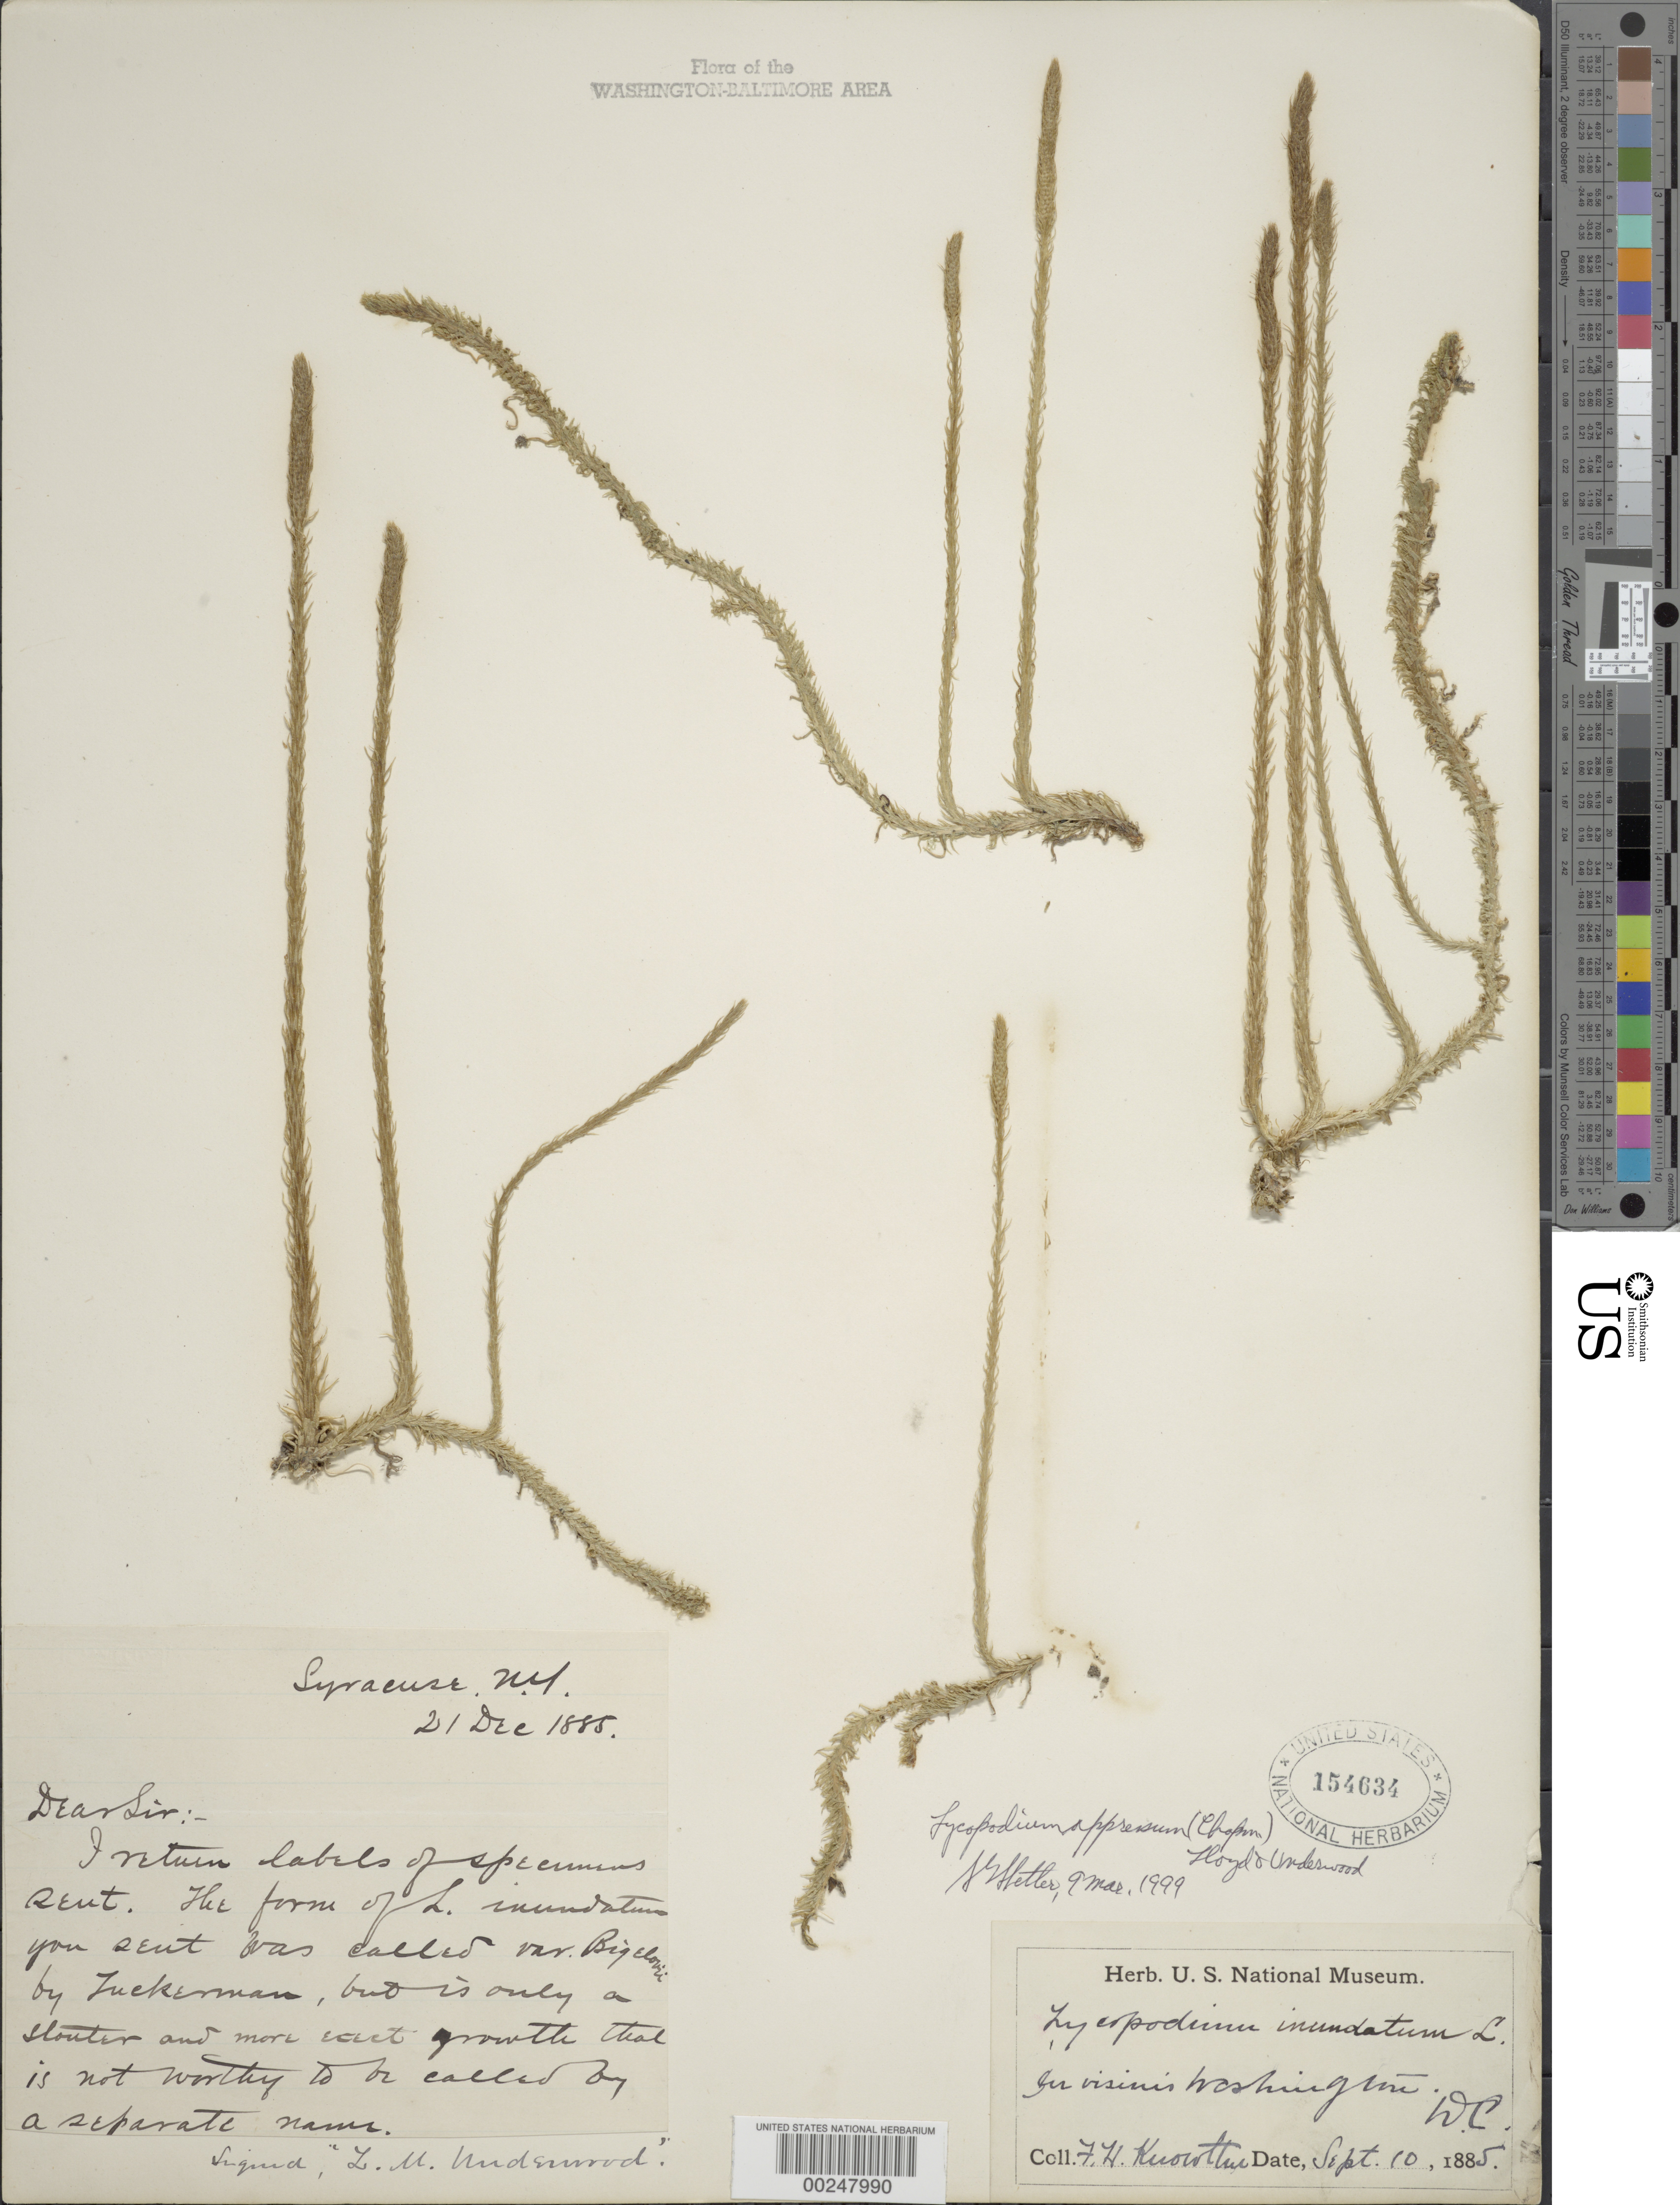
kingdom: Plantae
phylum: Tracheophyta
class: Lycopodiopsida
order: Lycopodiales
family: Lycopodiaceae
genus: Lycopodiella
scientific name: Lycopodiella appressa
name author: (Chapm.) Cranfill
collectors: F. H. Knowlton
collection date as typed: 10 Sep 1885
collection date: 1885-09-10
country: United States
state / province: District of Columbia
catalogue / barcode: US 154634